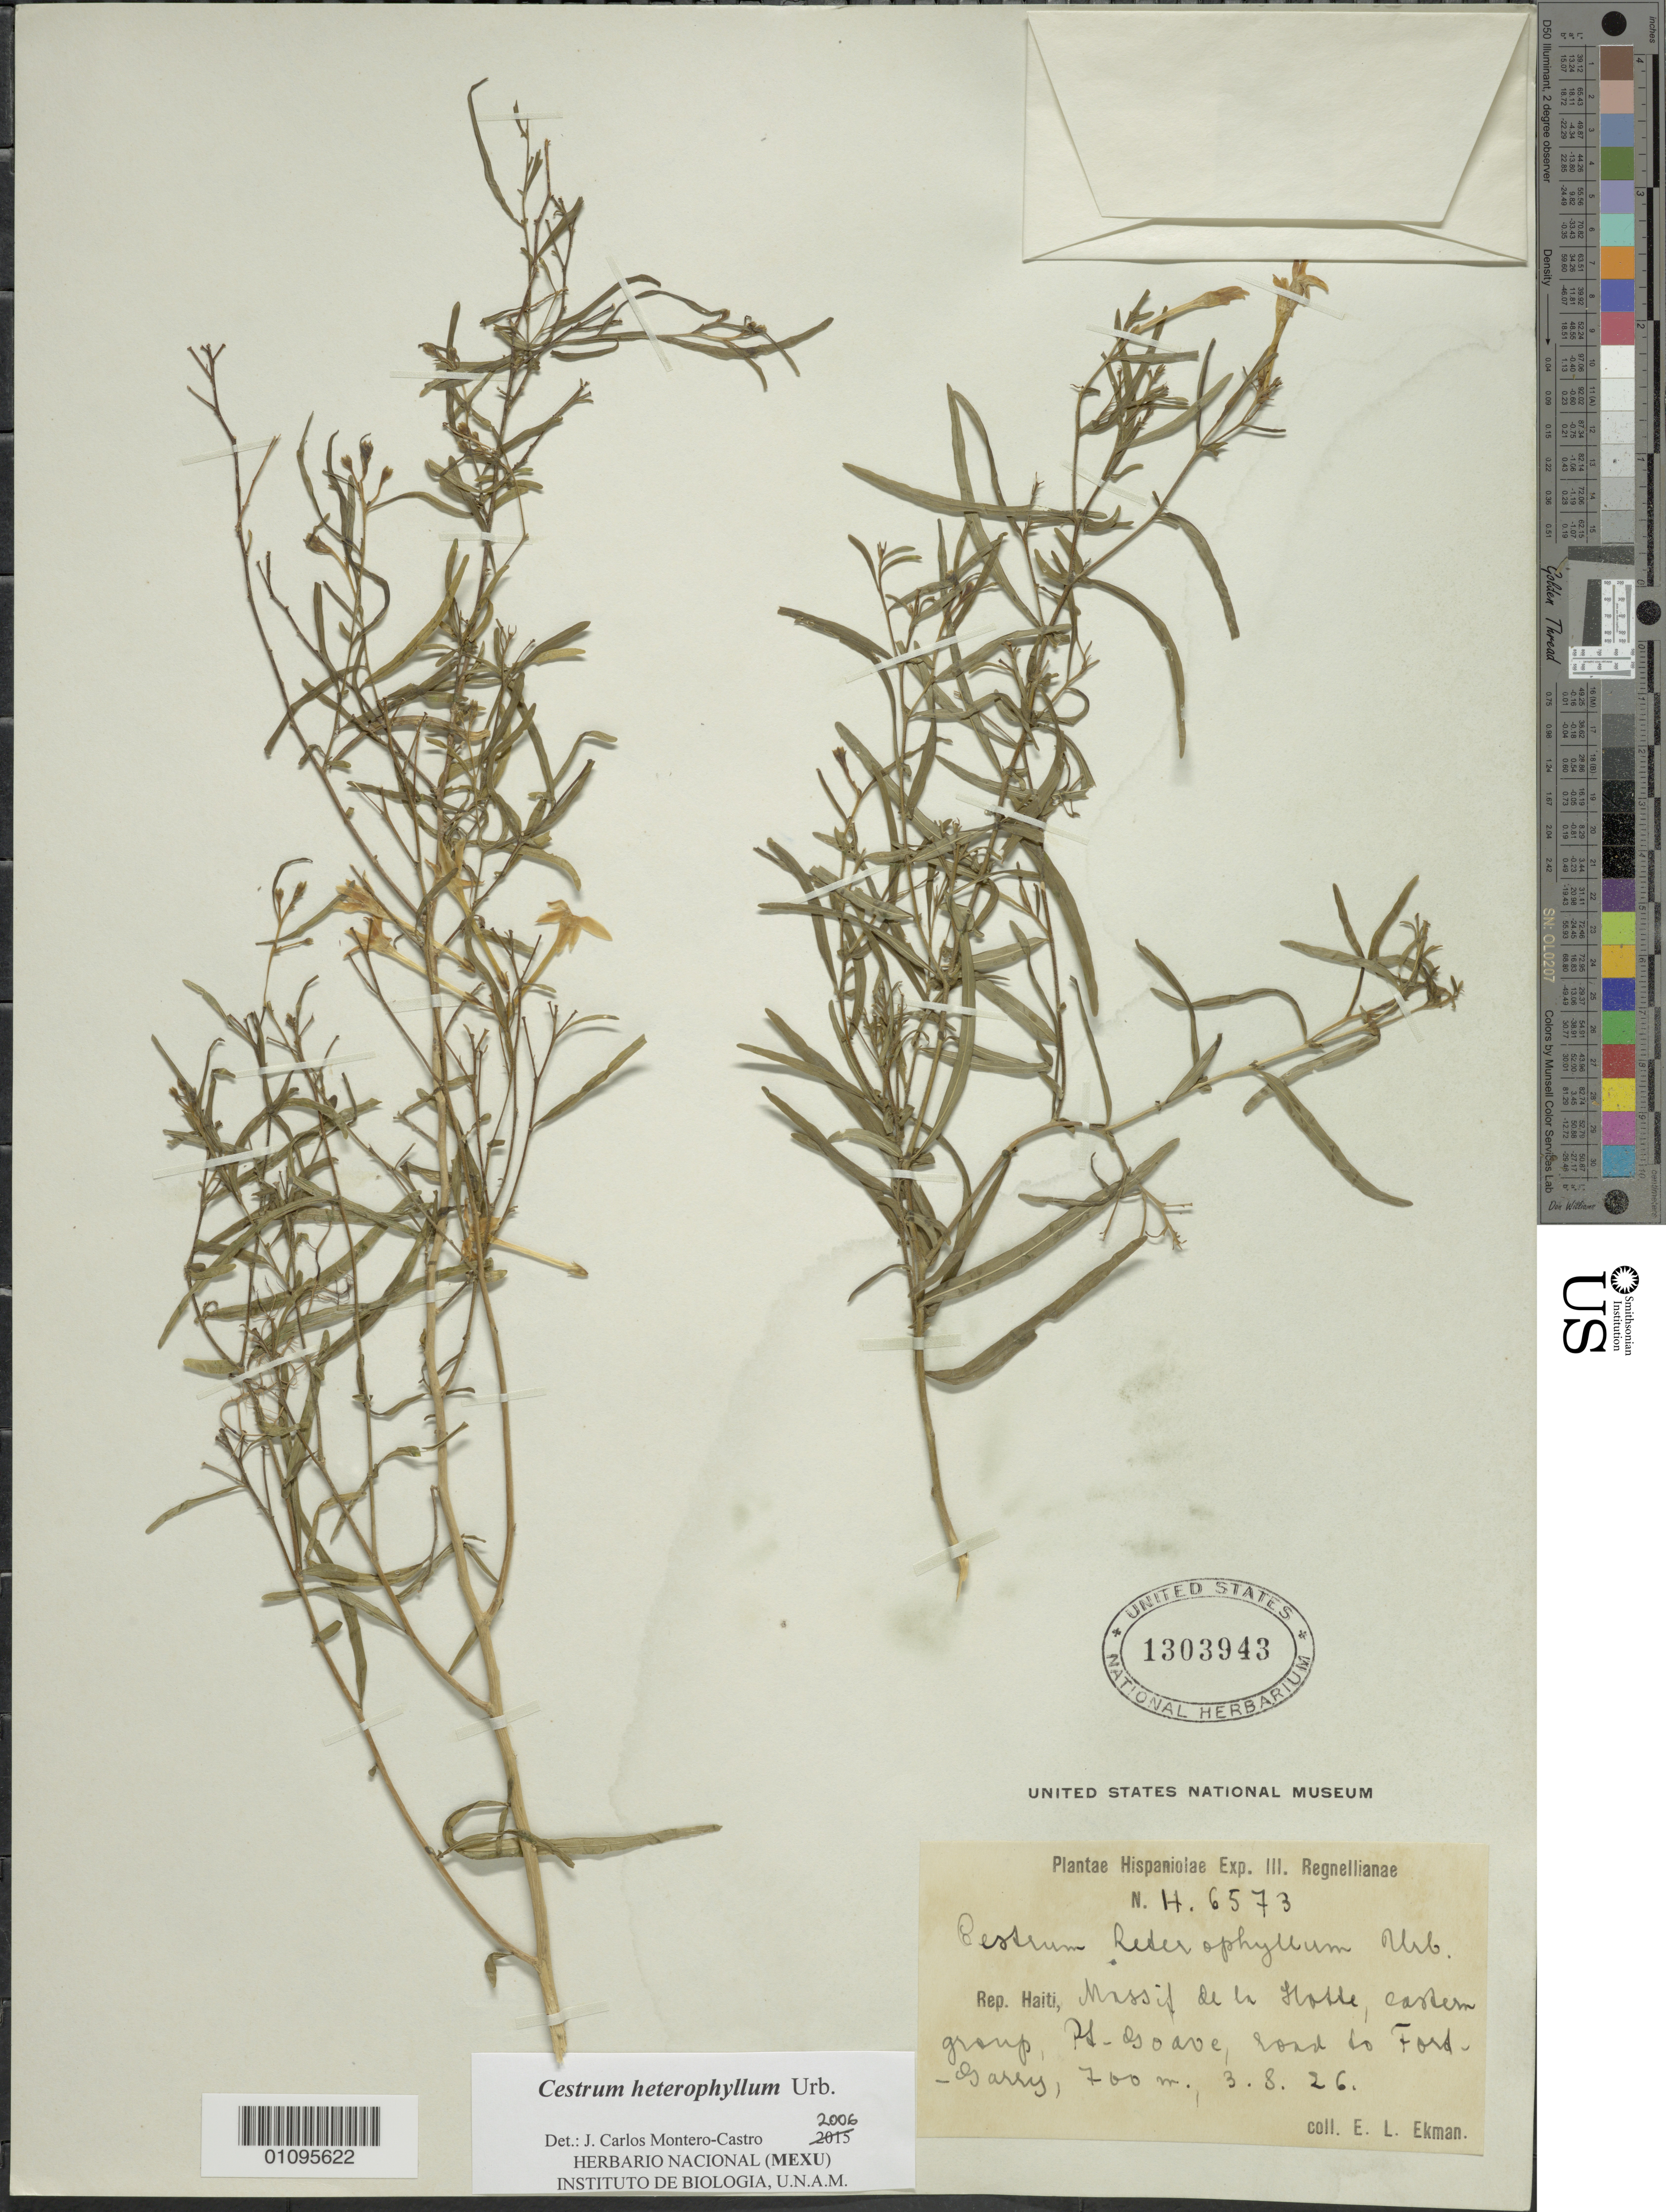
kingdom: Plantae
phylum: Tracheophyta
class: Magnoliopsida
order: Solanales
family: Solanaceae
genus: Cestrum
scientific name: Cestrum heterophyllum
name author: Urb.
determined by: Montero-Castro, J. C.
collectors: E. L. Ekman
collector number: H 6573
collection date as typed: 03 Aug 1926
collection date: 1926-08-03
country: Haiti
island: Hispaniola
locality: Massif de la Hotte, eastern group, Gonave, road to Fort Garry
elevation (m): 700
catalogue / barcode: US 1303943